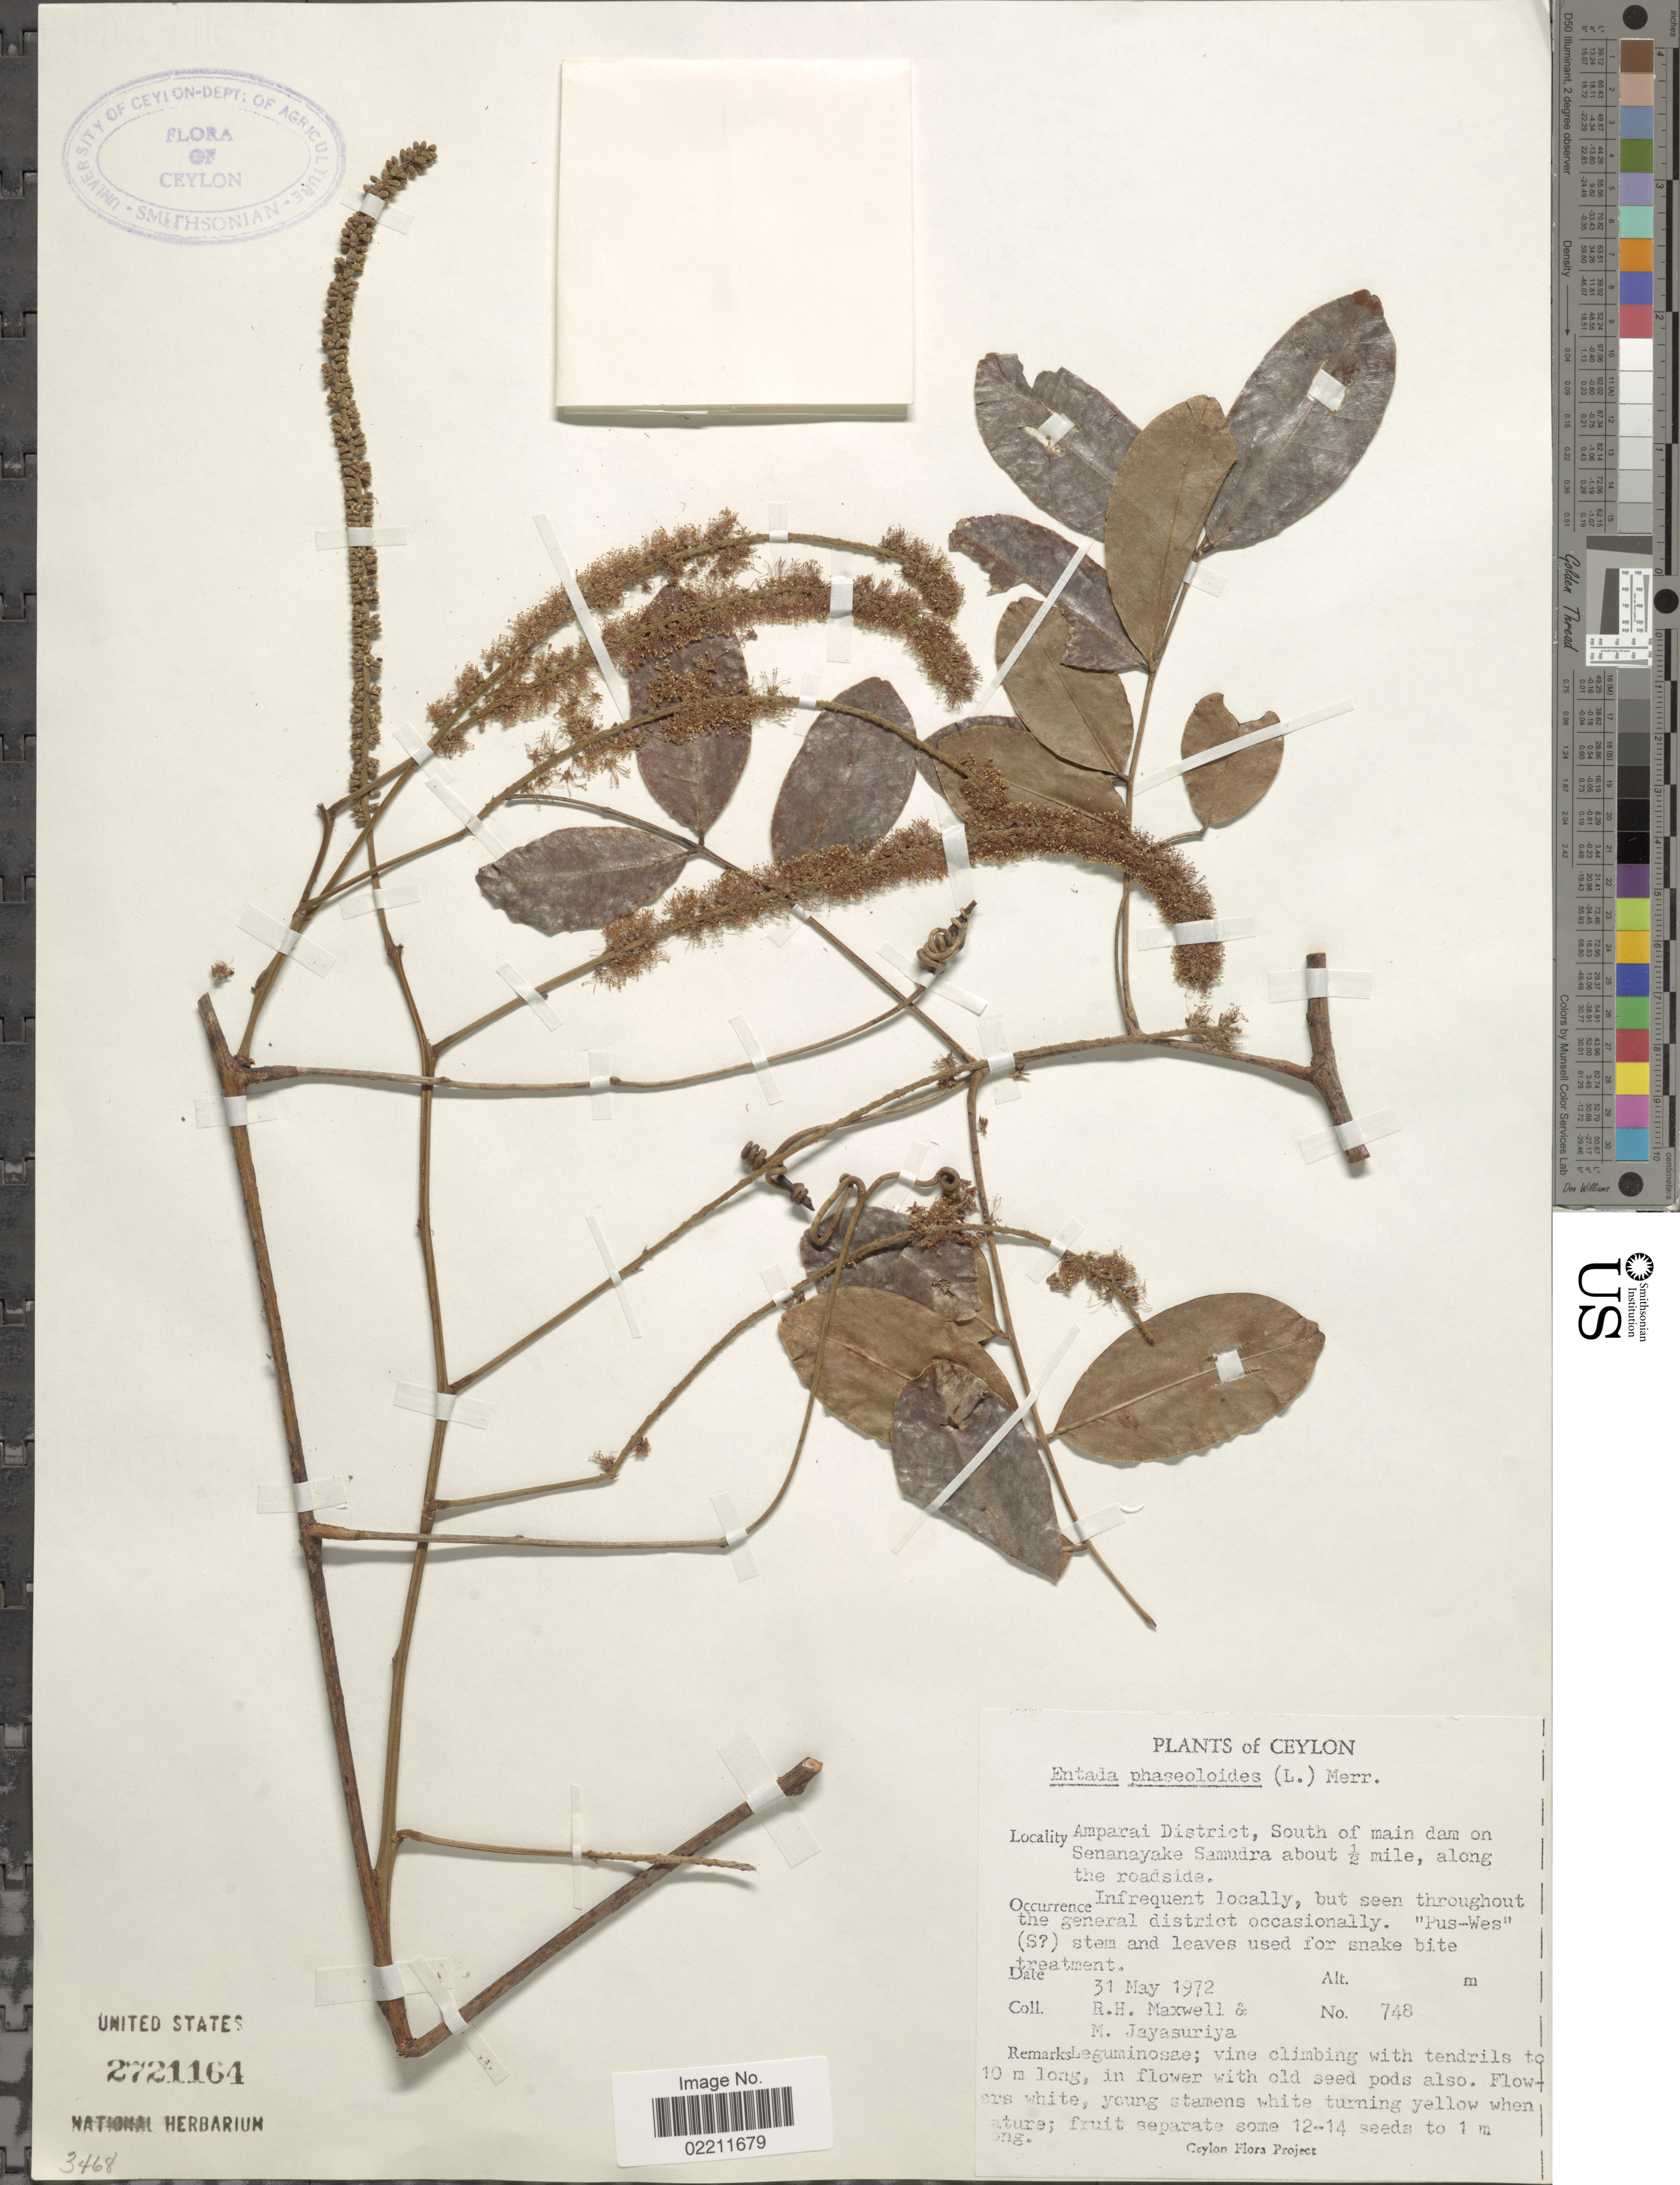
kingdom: Plantae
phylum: Tracheophyta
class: Magnoliopsida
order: Fabales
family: Fabaceae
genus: Entada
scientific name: Entada rheedei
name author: Spreng.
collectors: R. Maxwell & M. Jayasuriya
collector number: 748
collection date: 1972-05-31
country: Sri Lanka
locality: Ceylon, Amaparai District, South of main dam on Senanayake Samudra about ½ mile, along the roadside.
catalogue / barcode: US 2721164